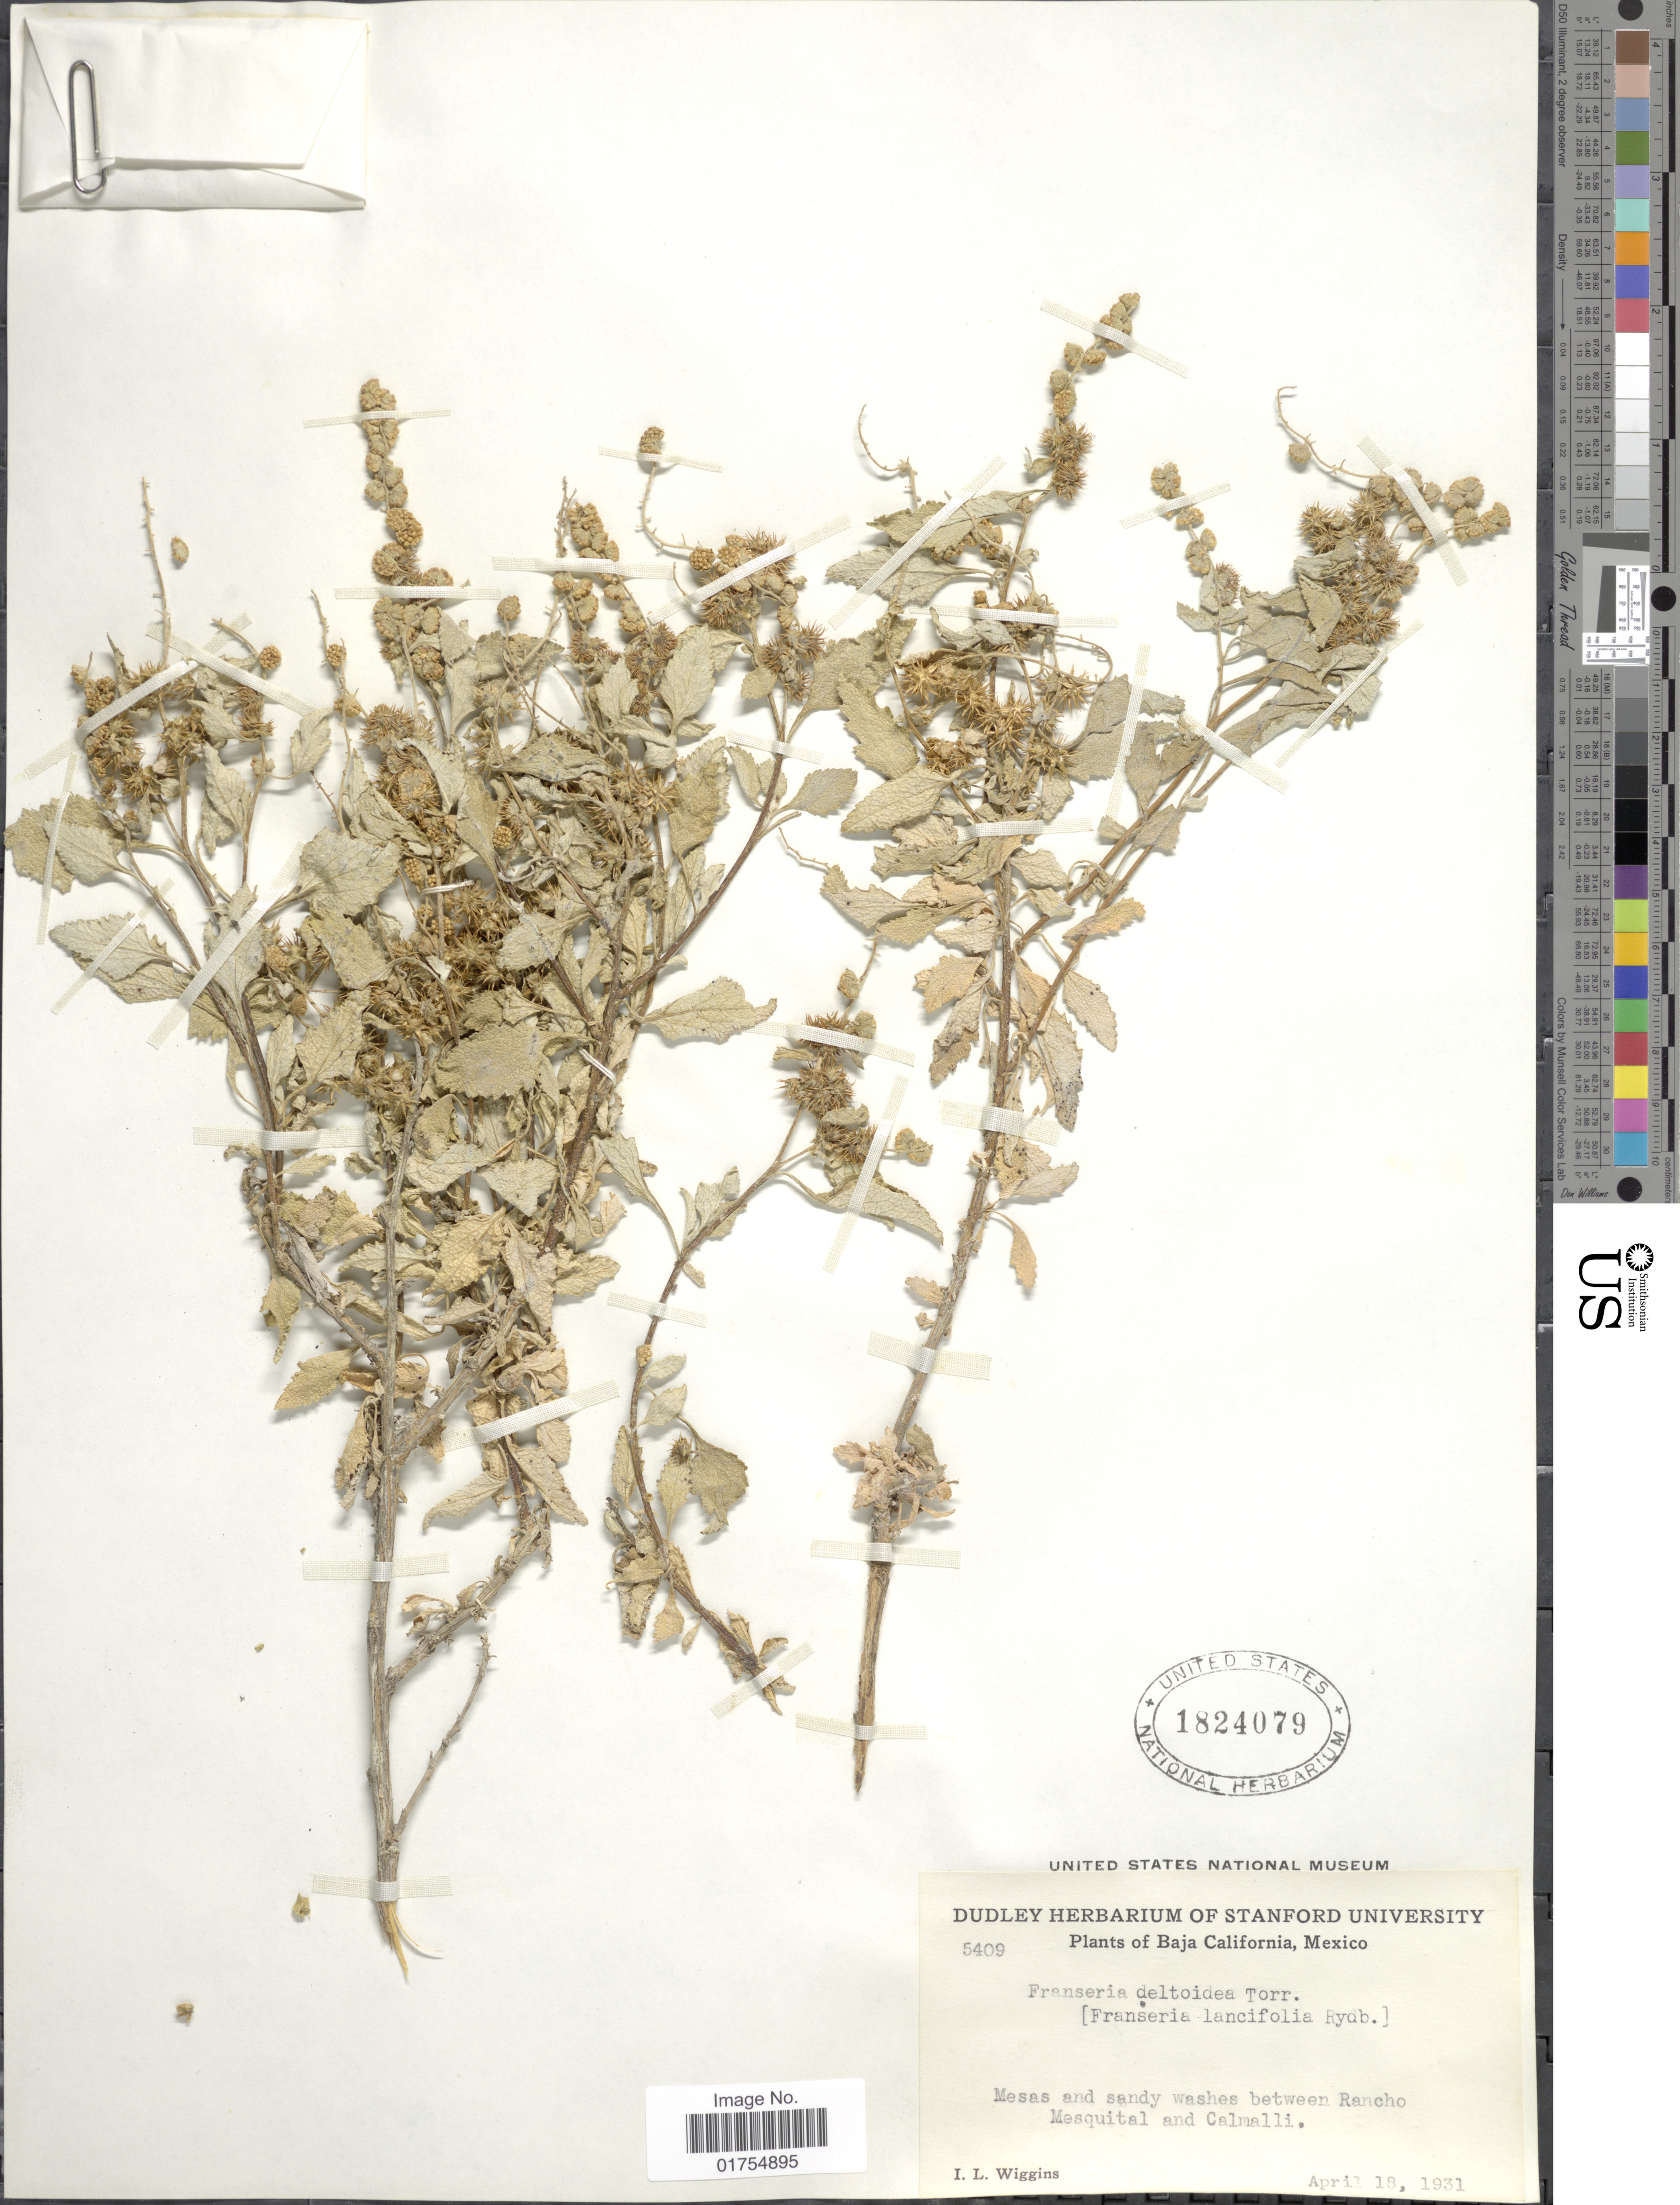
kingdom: Plantae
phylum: Tracheophyta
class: Magnoliopsida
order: Asterales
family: Asteraceae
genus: Franseria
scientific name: Franseria deltoidea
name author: Torr.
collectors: I. L. Wiggins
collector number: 5409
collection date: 1931-04-18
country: Mexico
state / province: Baja California Norte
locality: Between Rancho Mesquital and Calmalli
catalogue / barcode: US 1824079